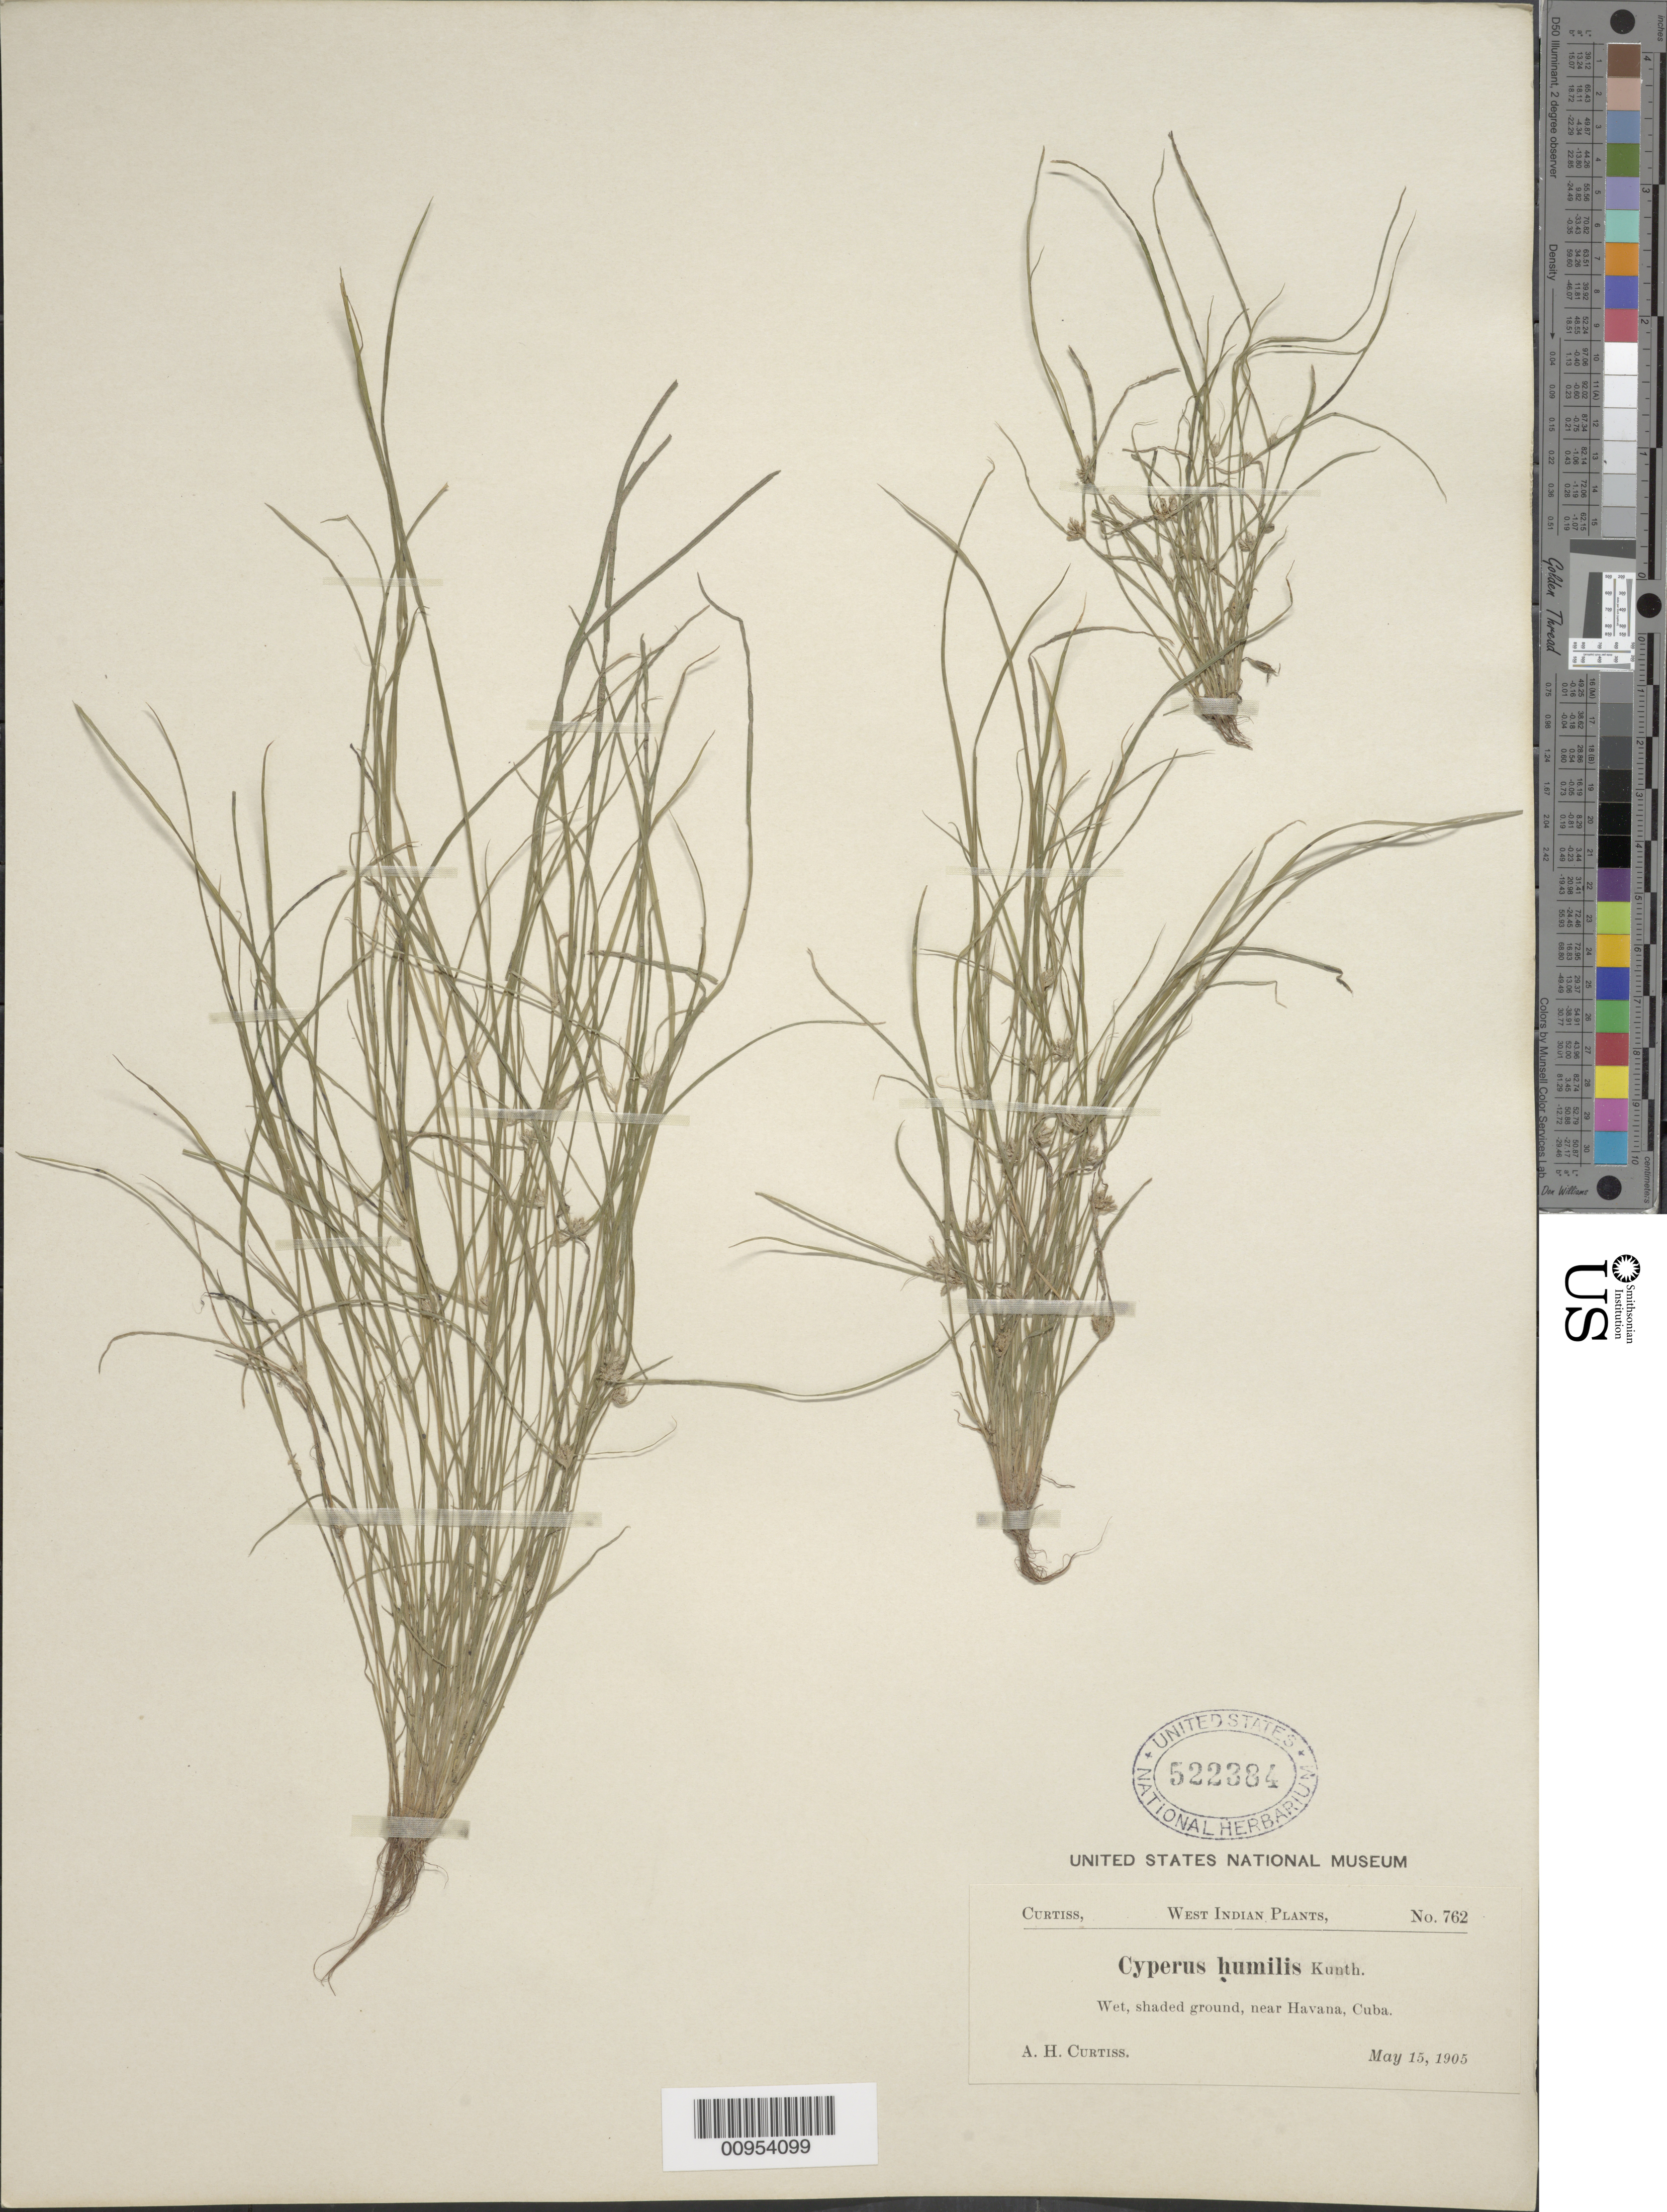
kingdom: Plantae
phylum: Tracheophyta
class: Liliopsida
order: Poales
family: Cyperaceae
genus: Cyperus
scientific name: Cyperus humilis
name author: Kunth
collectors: A. H. Curtiss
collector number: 762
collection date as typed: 15 May 1905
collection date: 1905-05-15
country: Cuba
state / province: La Habana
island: Cuba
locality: Near Havana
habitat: Wet, shaded ground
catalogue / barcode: US 522384